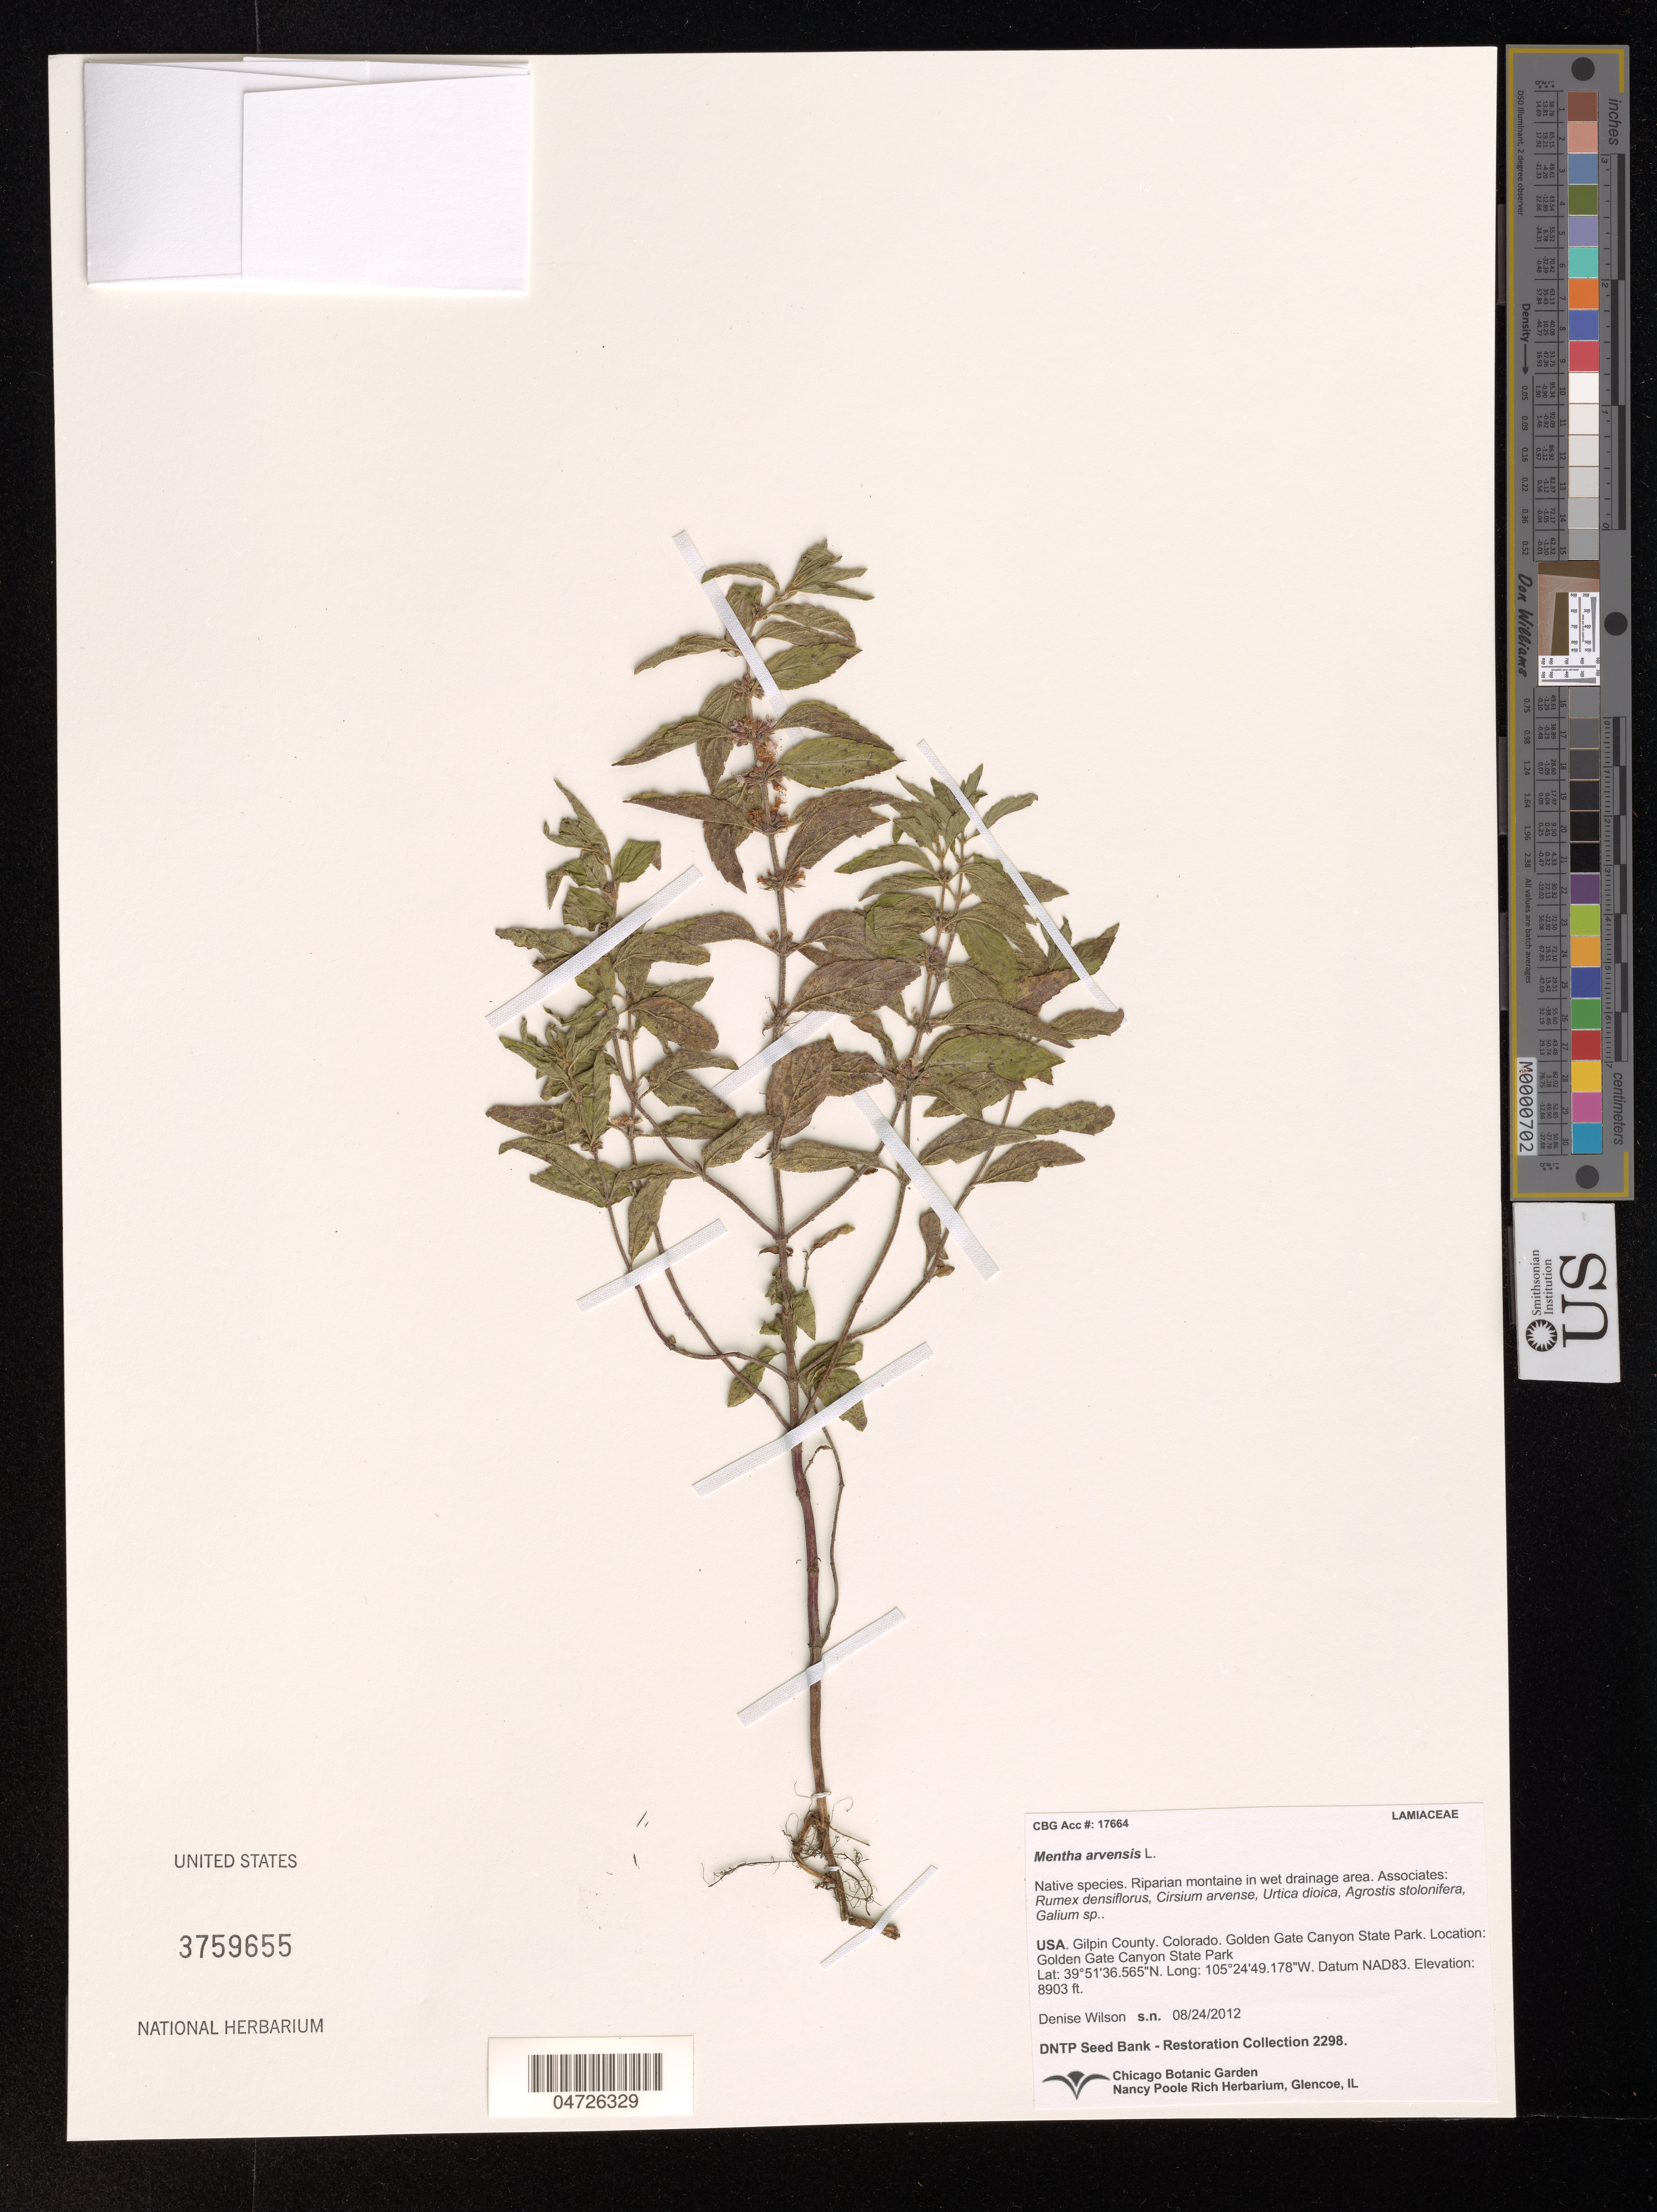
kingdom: Plantae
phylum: Tracheophyta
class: Magnoliopsida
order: Lamiales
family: Lamiaceae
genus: Mentha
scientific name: Mentha arvensis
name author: L.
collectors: D. Wilson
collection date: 2012-08-24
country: United States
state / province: Colorado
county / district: Gilpin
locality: Gilpin County. Golden Gate Canyon State Park. NAD83.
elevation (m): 2714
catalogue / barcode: US 3759655